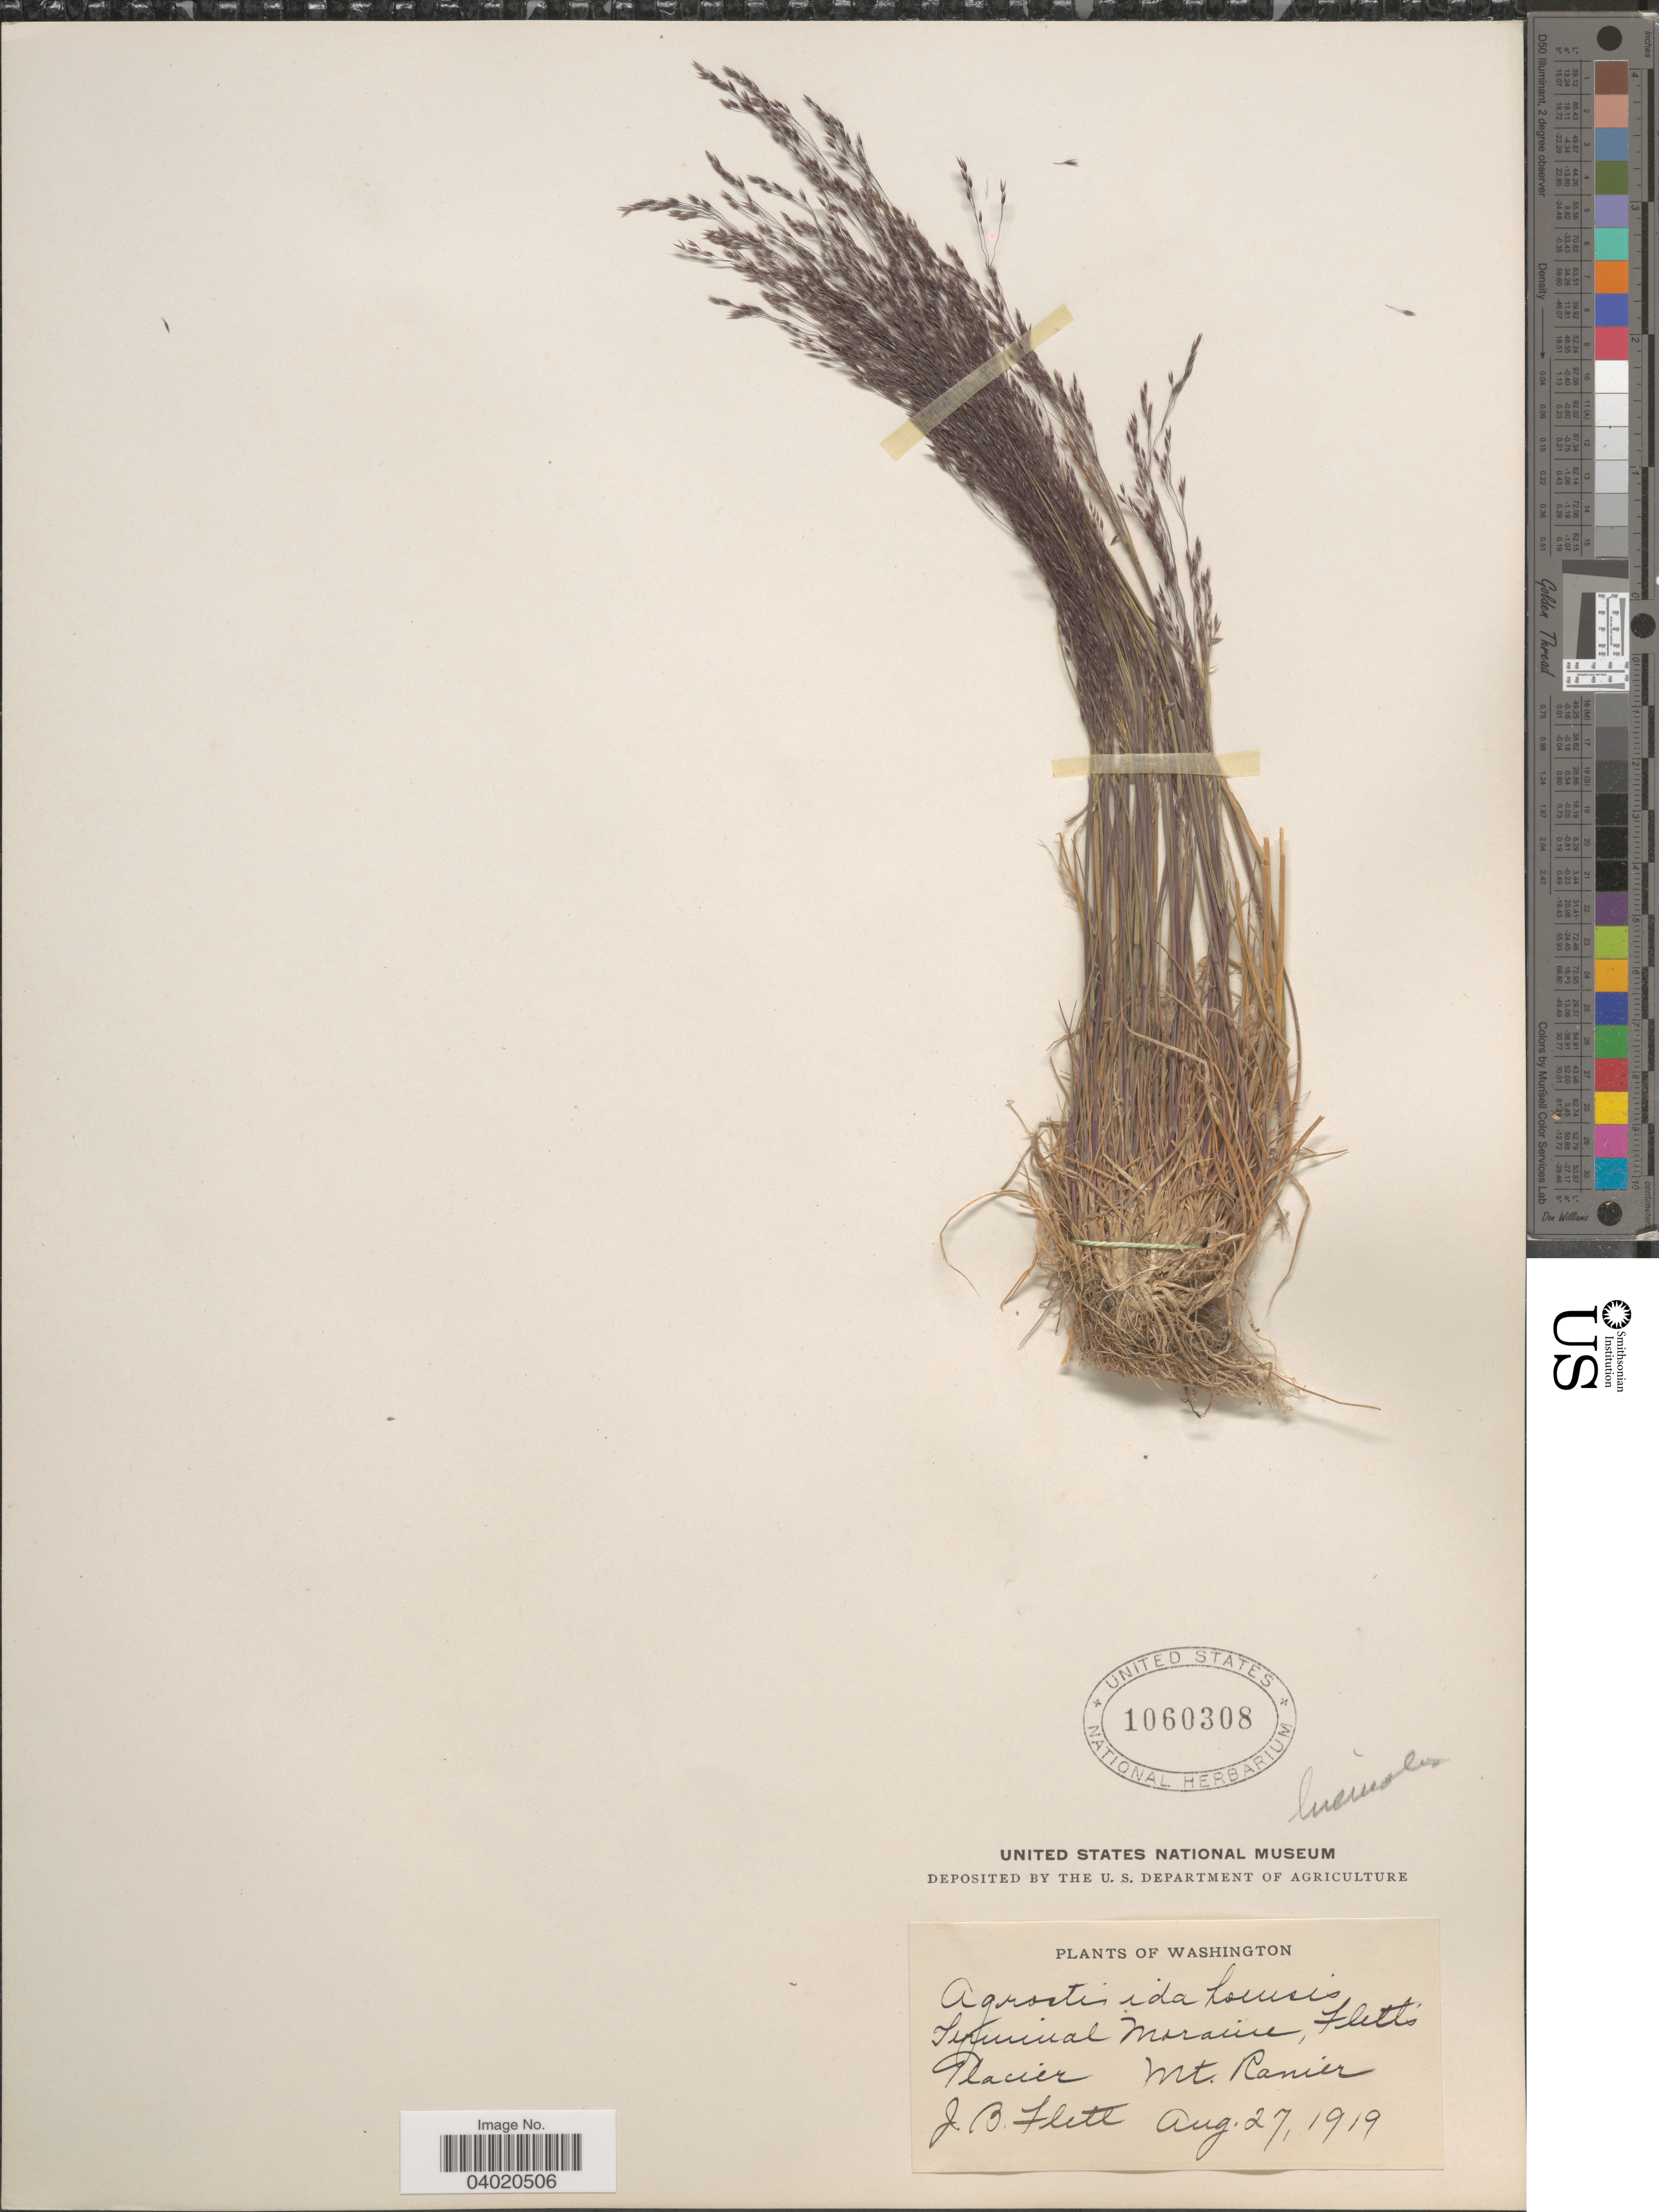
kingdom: Plantae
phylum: Tracheophyta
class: Liliopsida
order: Poales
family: Poaceae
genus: Agrostis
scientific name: Agrostis idahoensis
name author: Nash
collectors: J. Flett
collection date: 1919-08-27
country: United States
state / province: Washington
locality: Terminal Moraine, Flett's Placier. Mt. Ranier.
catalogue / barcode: US 1060308